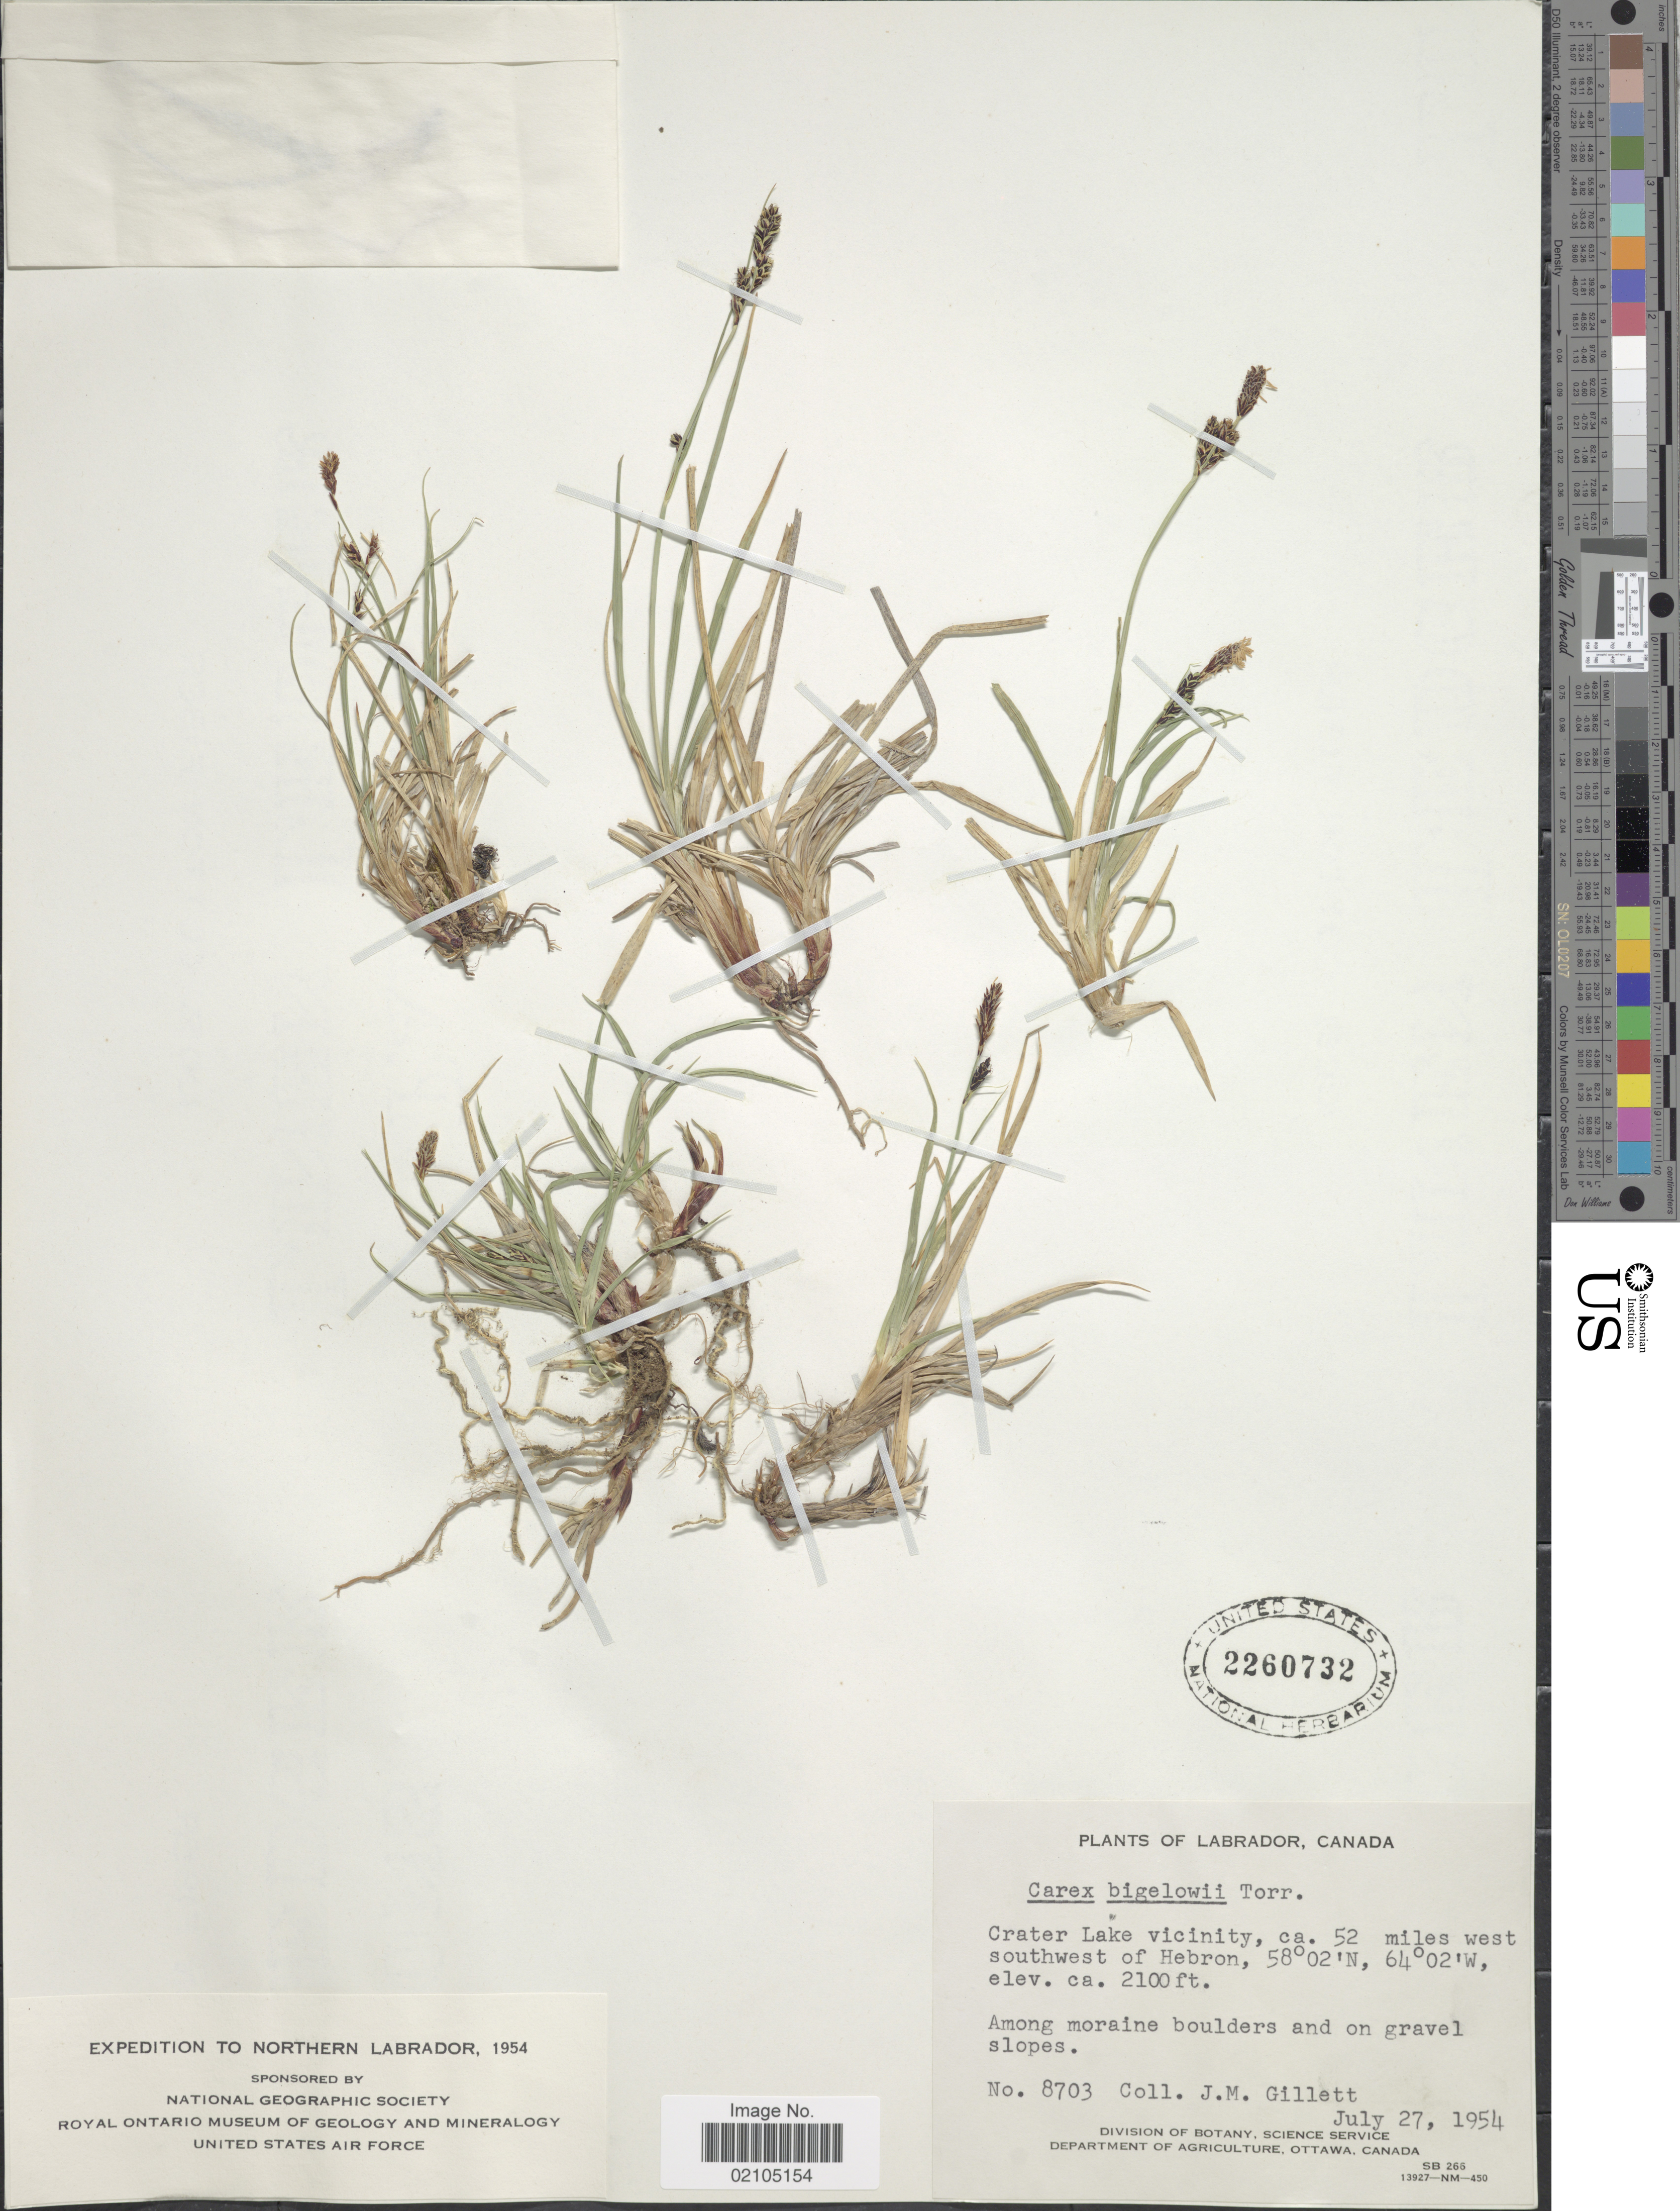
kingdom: Plantae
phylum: Tracheophyta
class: Liliopsida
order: Poales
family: Cyperaceae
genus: Carex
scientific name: Carex bigelowii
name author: Torr. ex Schwein.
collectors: J. M. Gillett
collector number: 8703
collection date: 1954-07-27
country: Canada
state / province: Newfoundland and Labrador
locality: Labrador, Crater Lake vicinity, ca. 52 miles west southwest of Hebron.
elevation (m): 640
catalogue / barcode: US 2260732